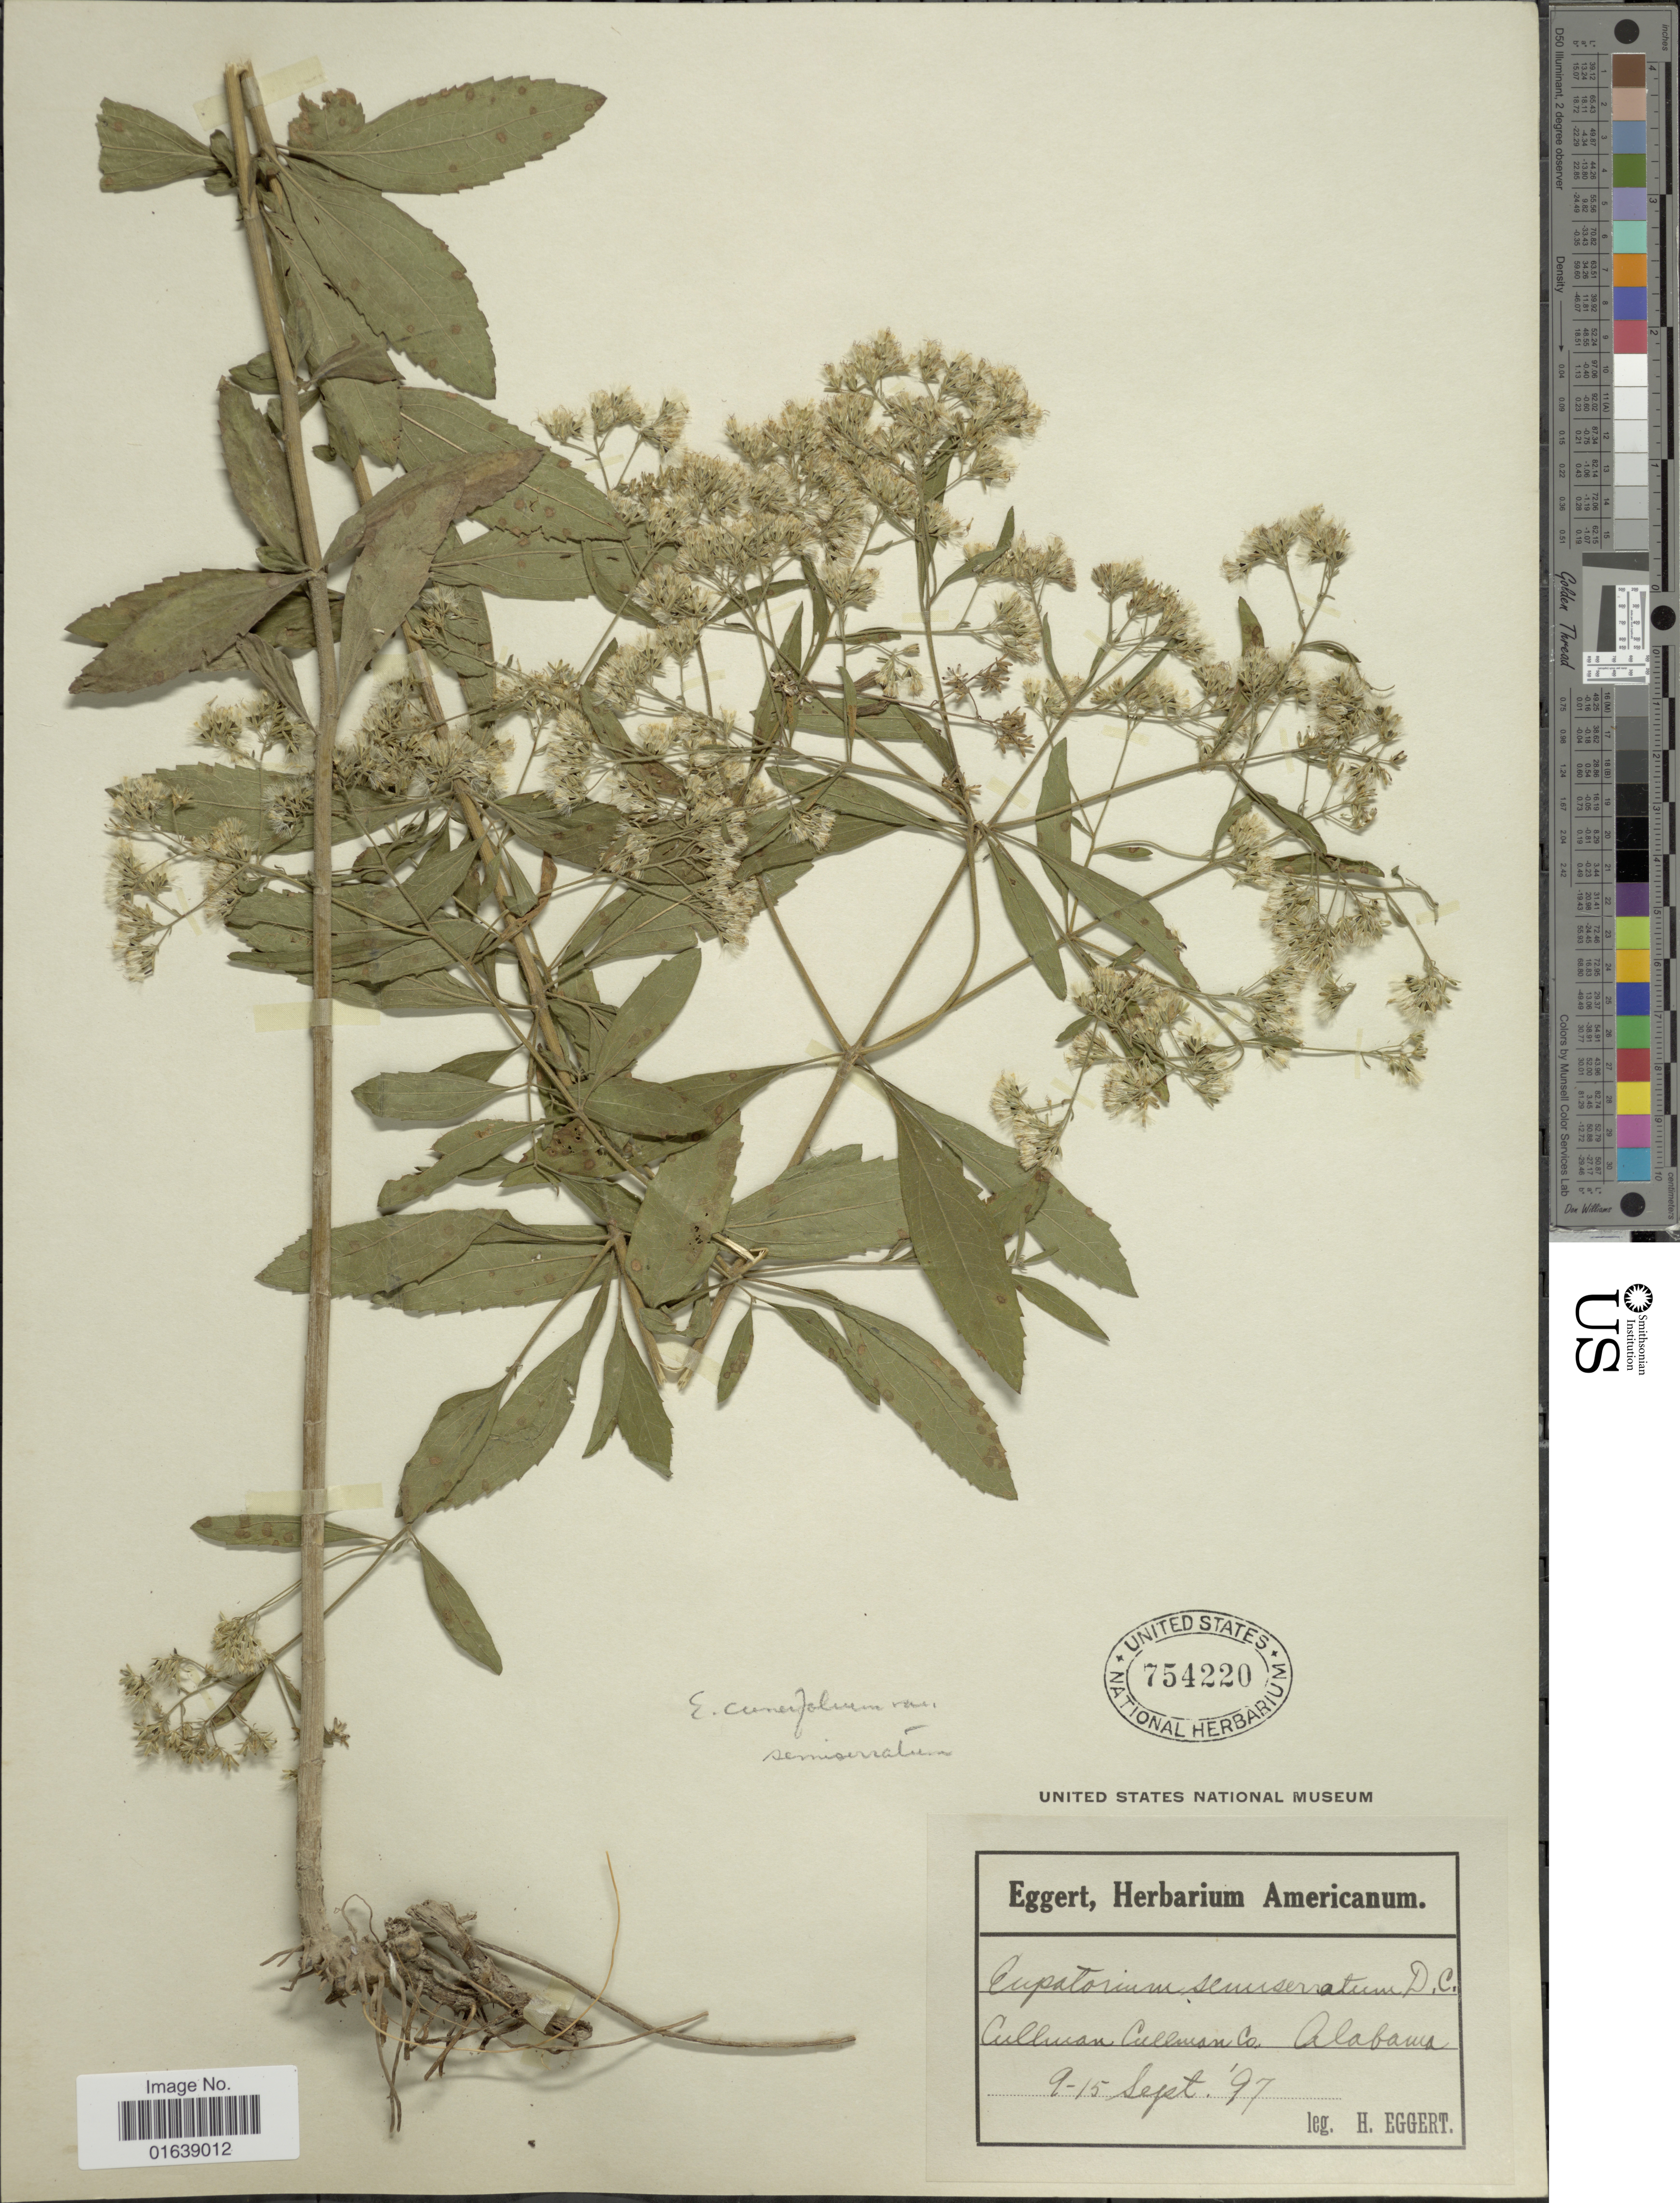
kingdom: Plantae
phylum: Tracheophyta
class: Magnoliopsida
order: Asterales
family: Asteraceae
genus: Eupatorium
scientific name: Eupatorium cuneifolium var. semiserratum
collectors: H. Eggert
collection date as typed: Transcribed d/m/y: 9/9/97 to 15/9/97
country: United States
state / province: Alabama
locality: Cullman Cullman Co.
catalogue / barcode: US 754220